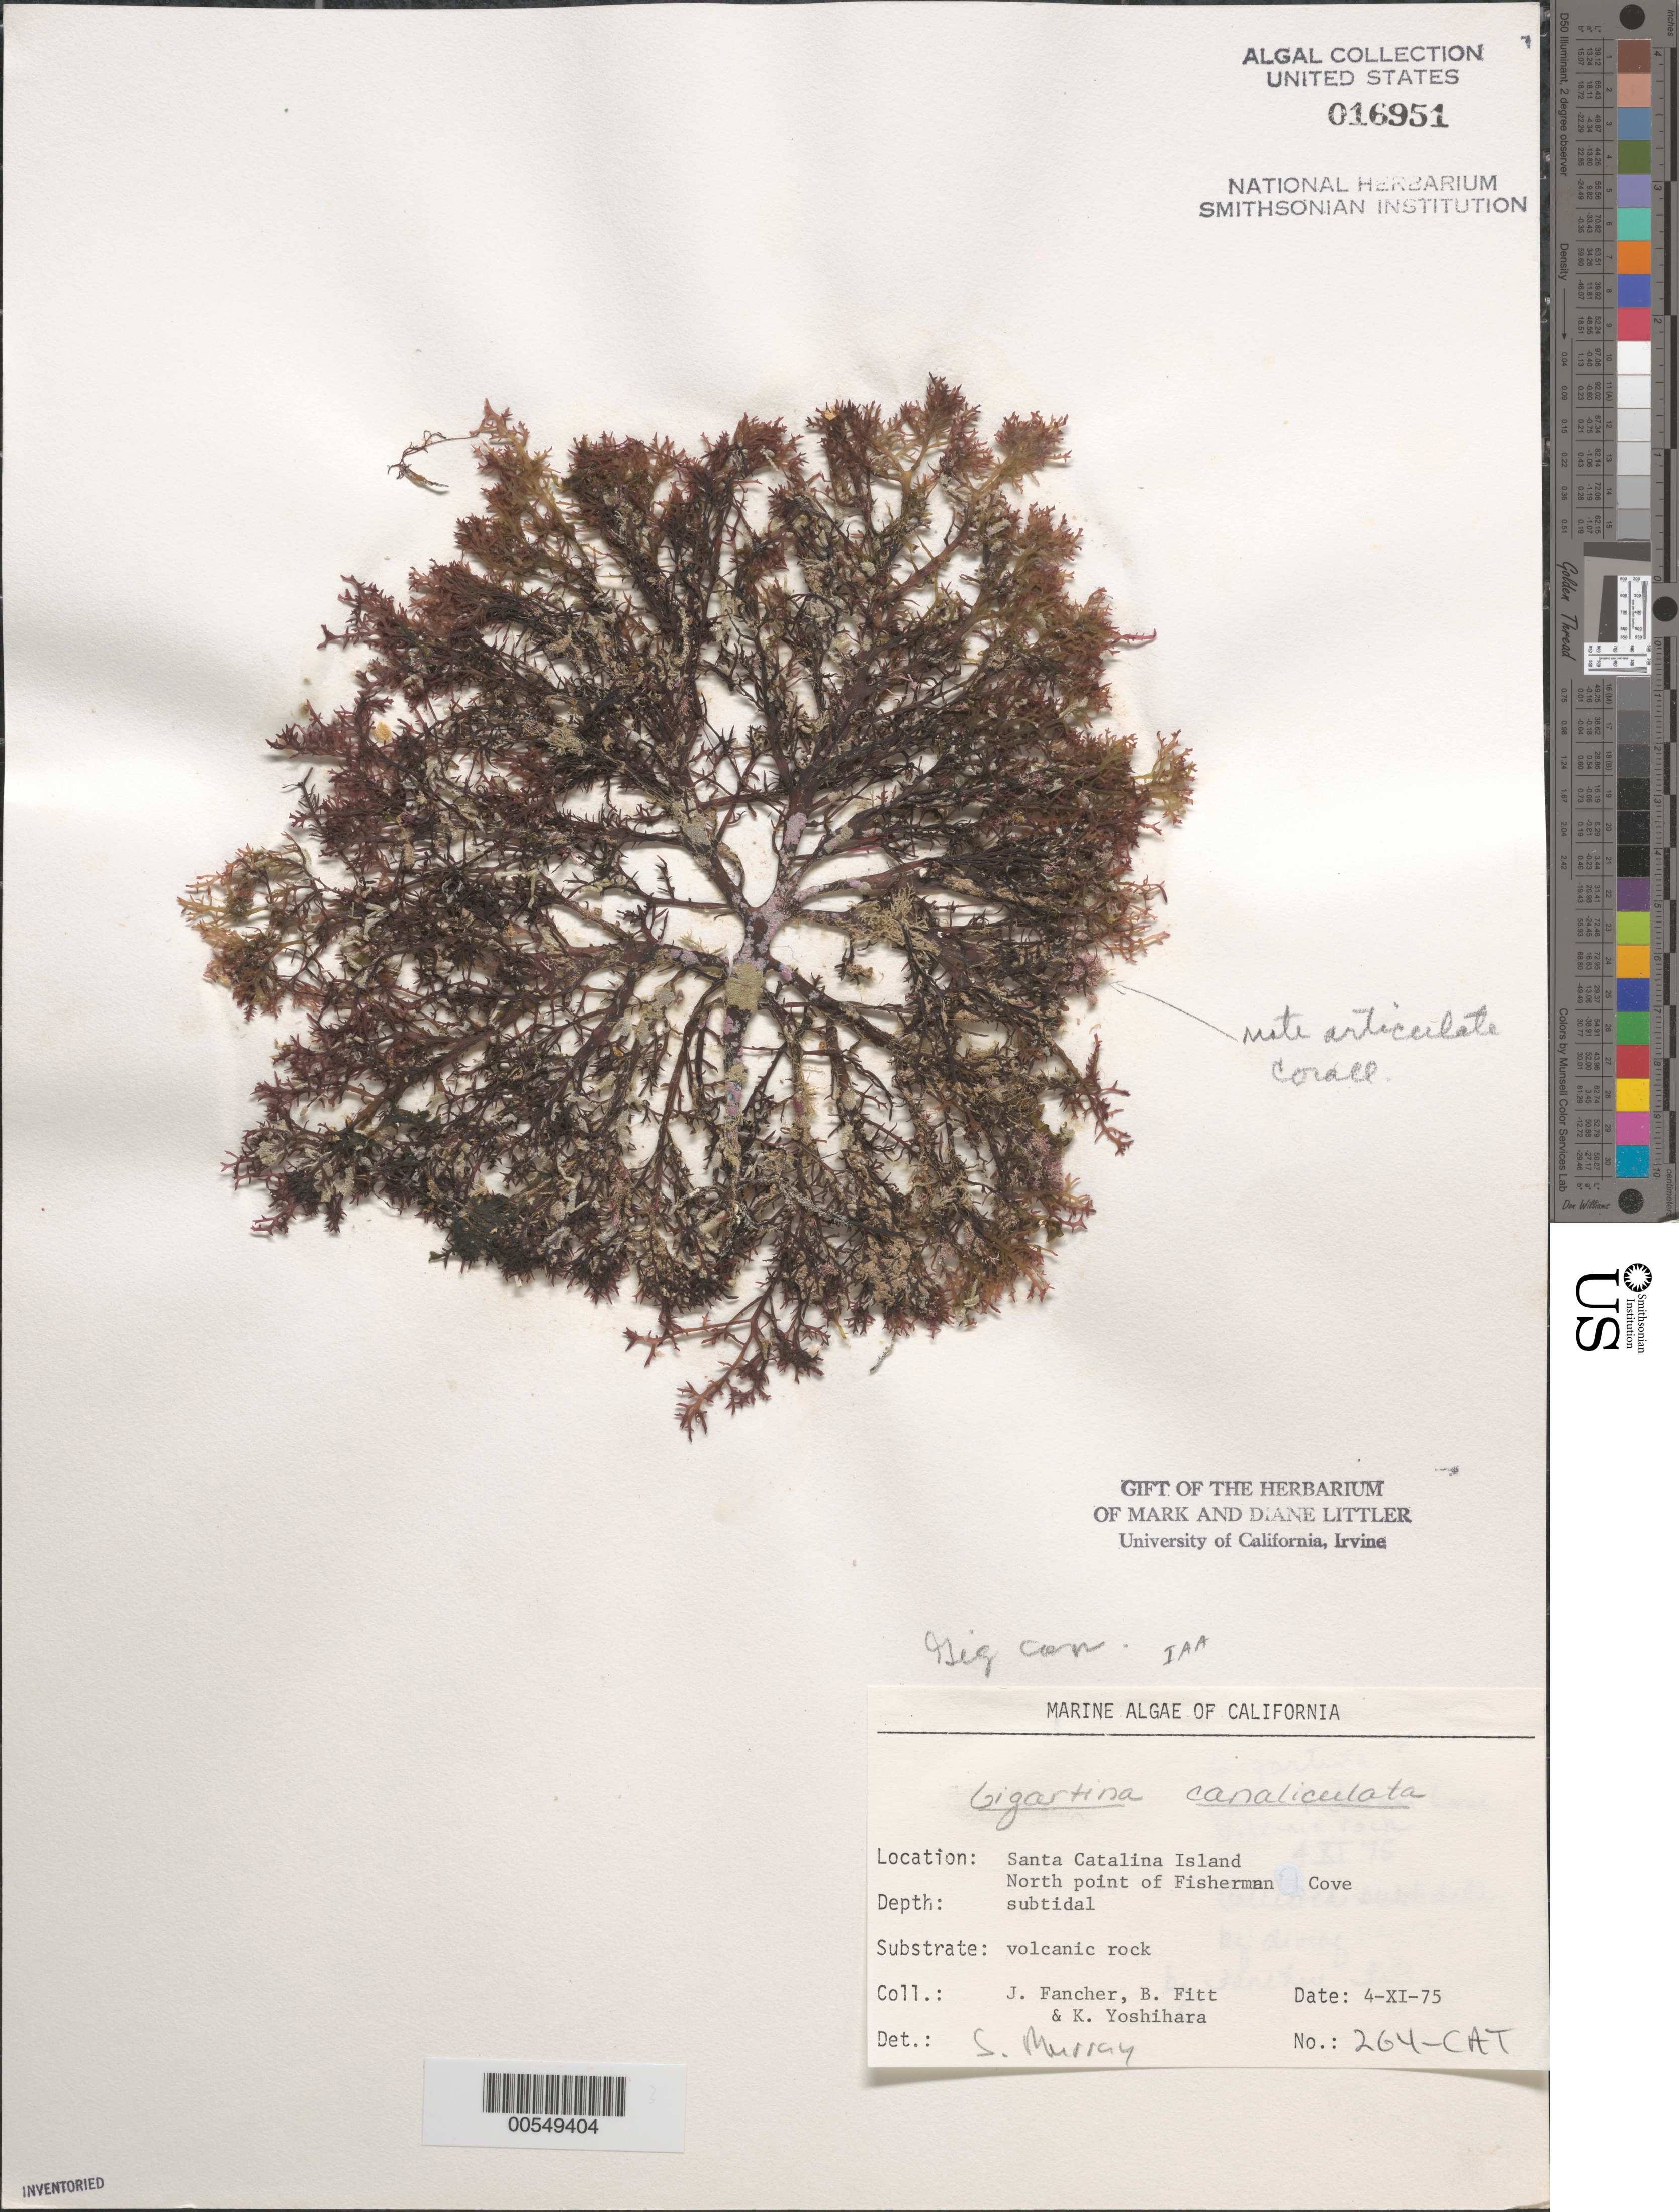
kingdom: Plantae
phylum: Rhodophyta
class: Florideophyceae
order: Gigartinales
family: Gigartinaceae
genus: Chondracanthus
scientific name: Chondracanthus canaliculatus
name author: (Harv.) Guiry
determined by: Algae name updating Project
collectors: J. Fancher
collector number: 264-CAT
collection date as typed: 04 Nov 1975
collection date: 1975-11-04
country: United States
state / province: California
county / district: Los Angeles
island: Santa Catalina Island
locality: Fishermen Cove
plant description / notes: BLM-SOCALBIGHT Rocky Intertidal Survey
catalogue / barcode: US 16951